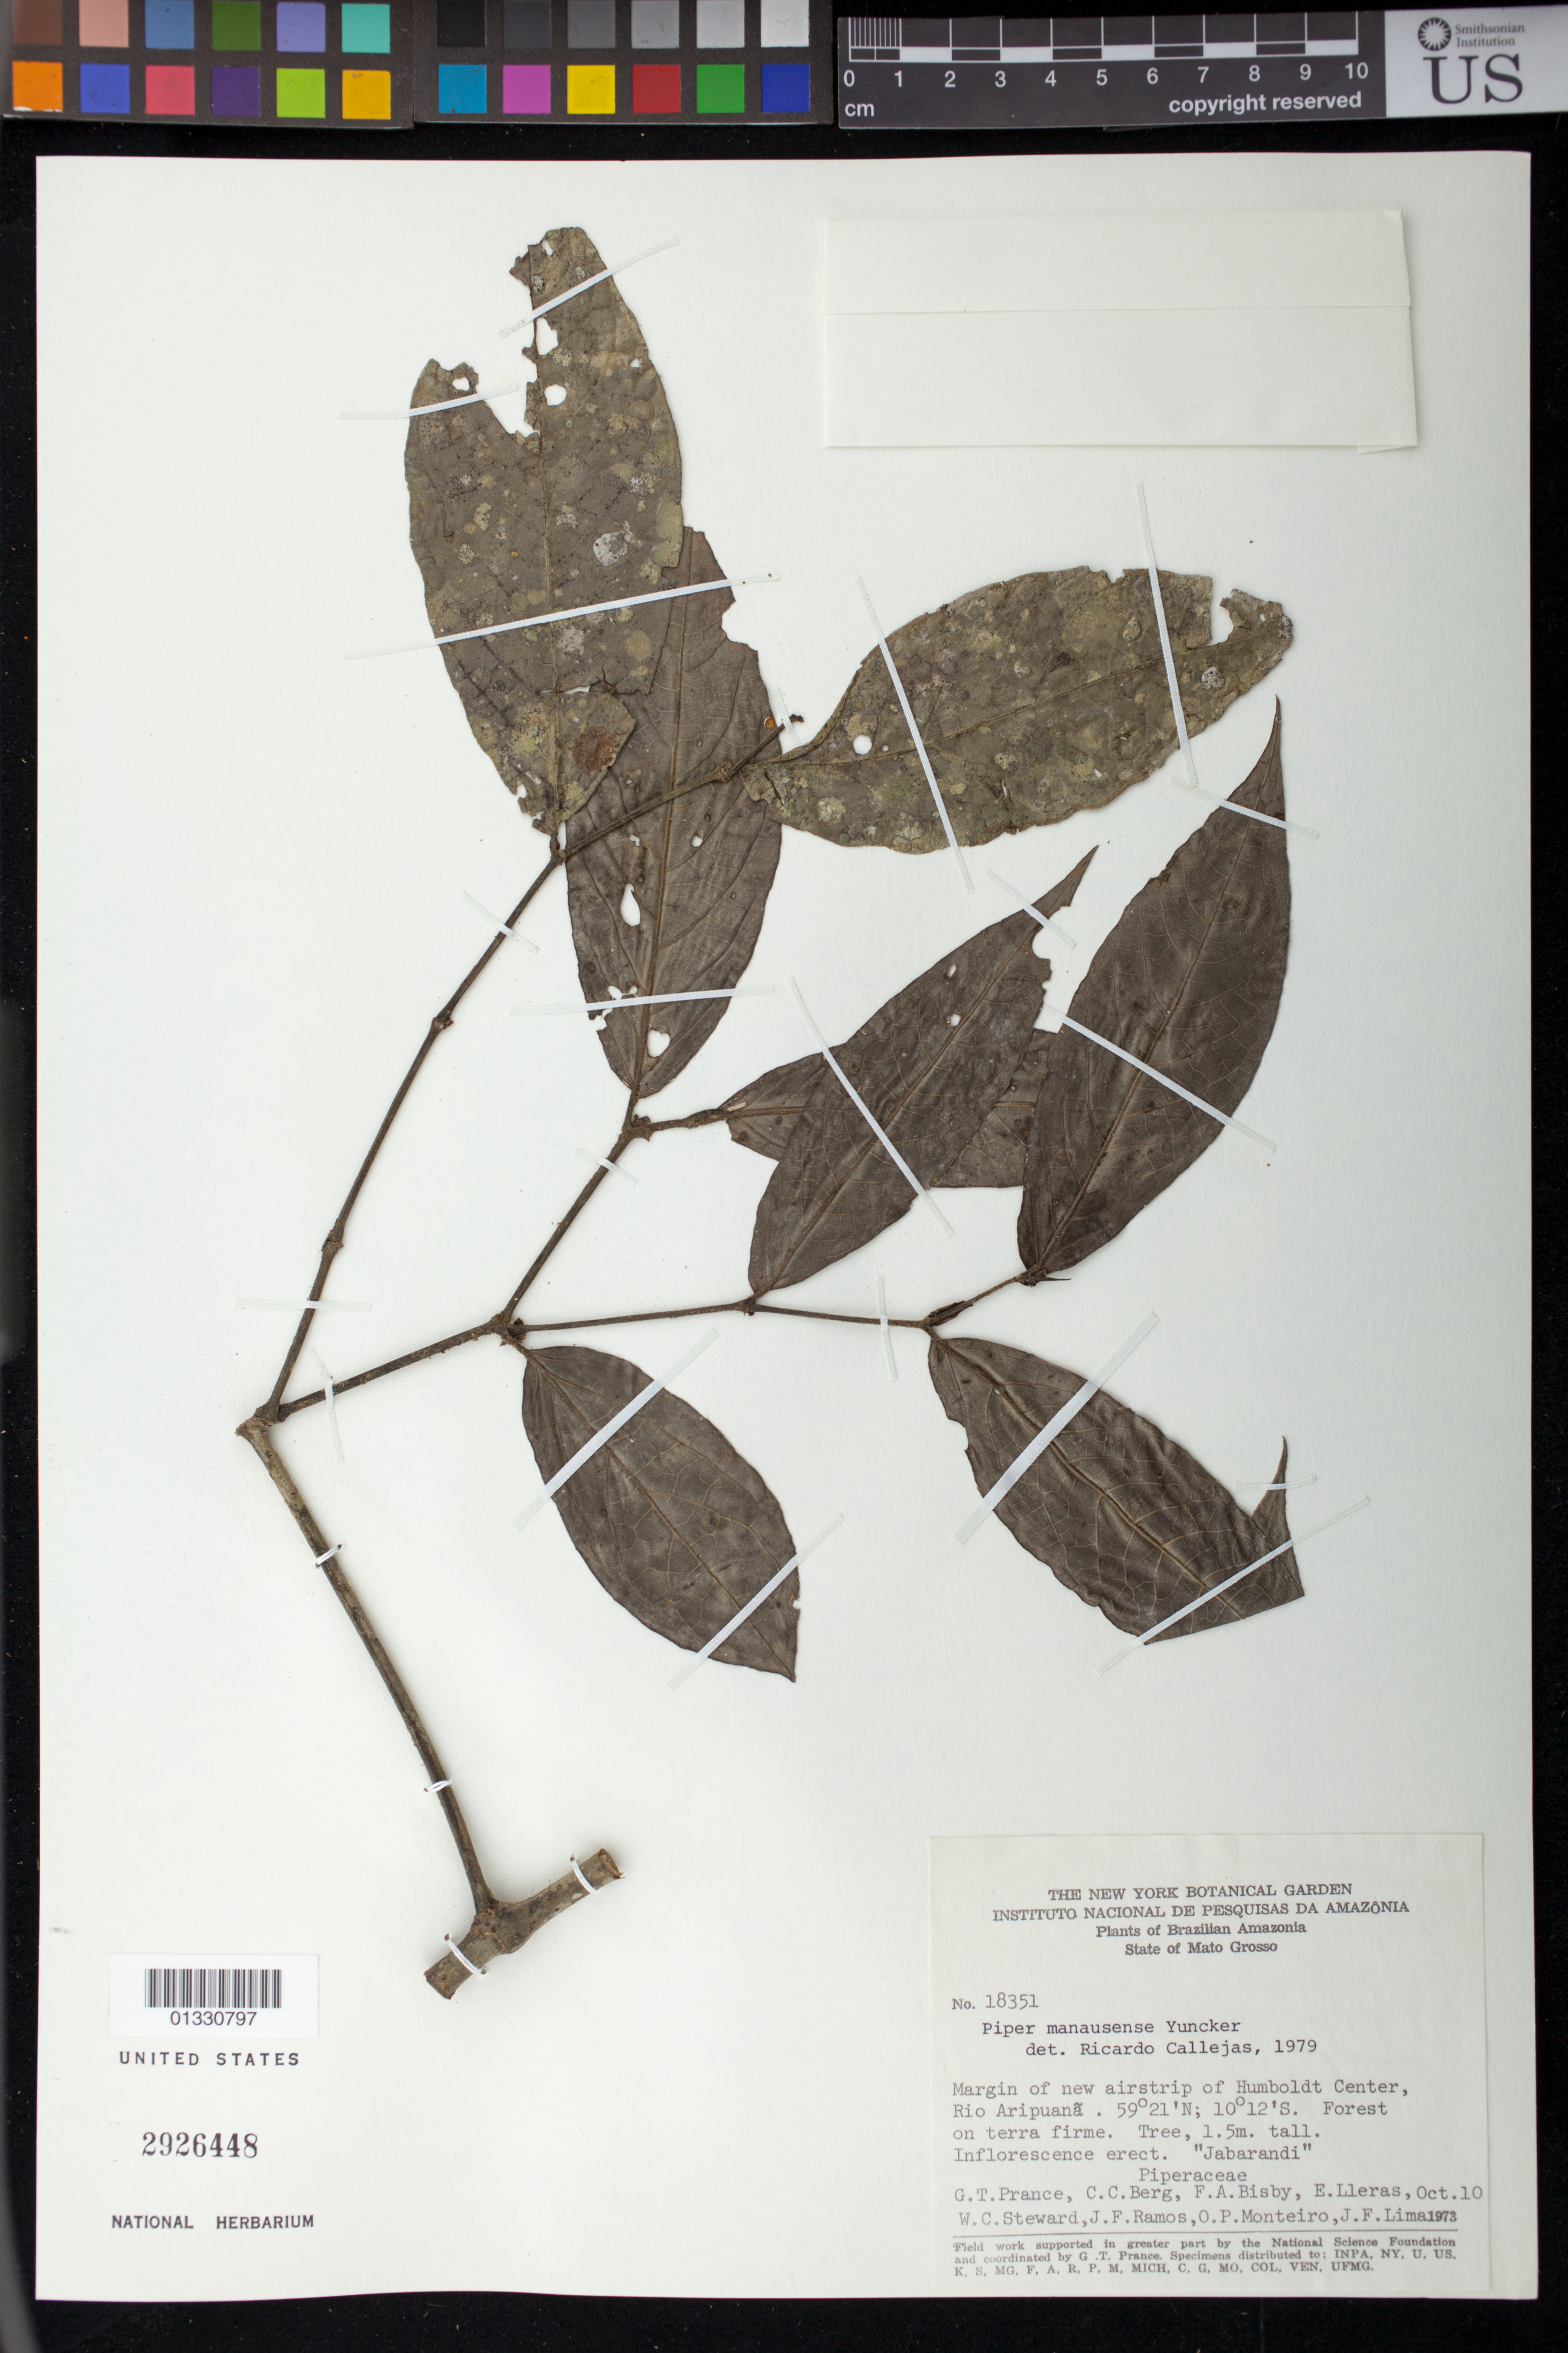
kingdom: Plantae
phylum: Tracheophyta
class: Magnoliopsida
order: Piperales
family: Piperaceae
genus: Piper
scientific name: Piper manausense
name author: Yunck.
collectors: G. T. Prance et al.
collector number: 18351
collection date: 1973-10-10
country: Brazil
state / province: Mato Grosso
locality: Margin of new airstrip of Humboldt Center, Rio Aripuanã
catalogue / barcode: US 2926448